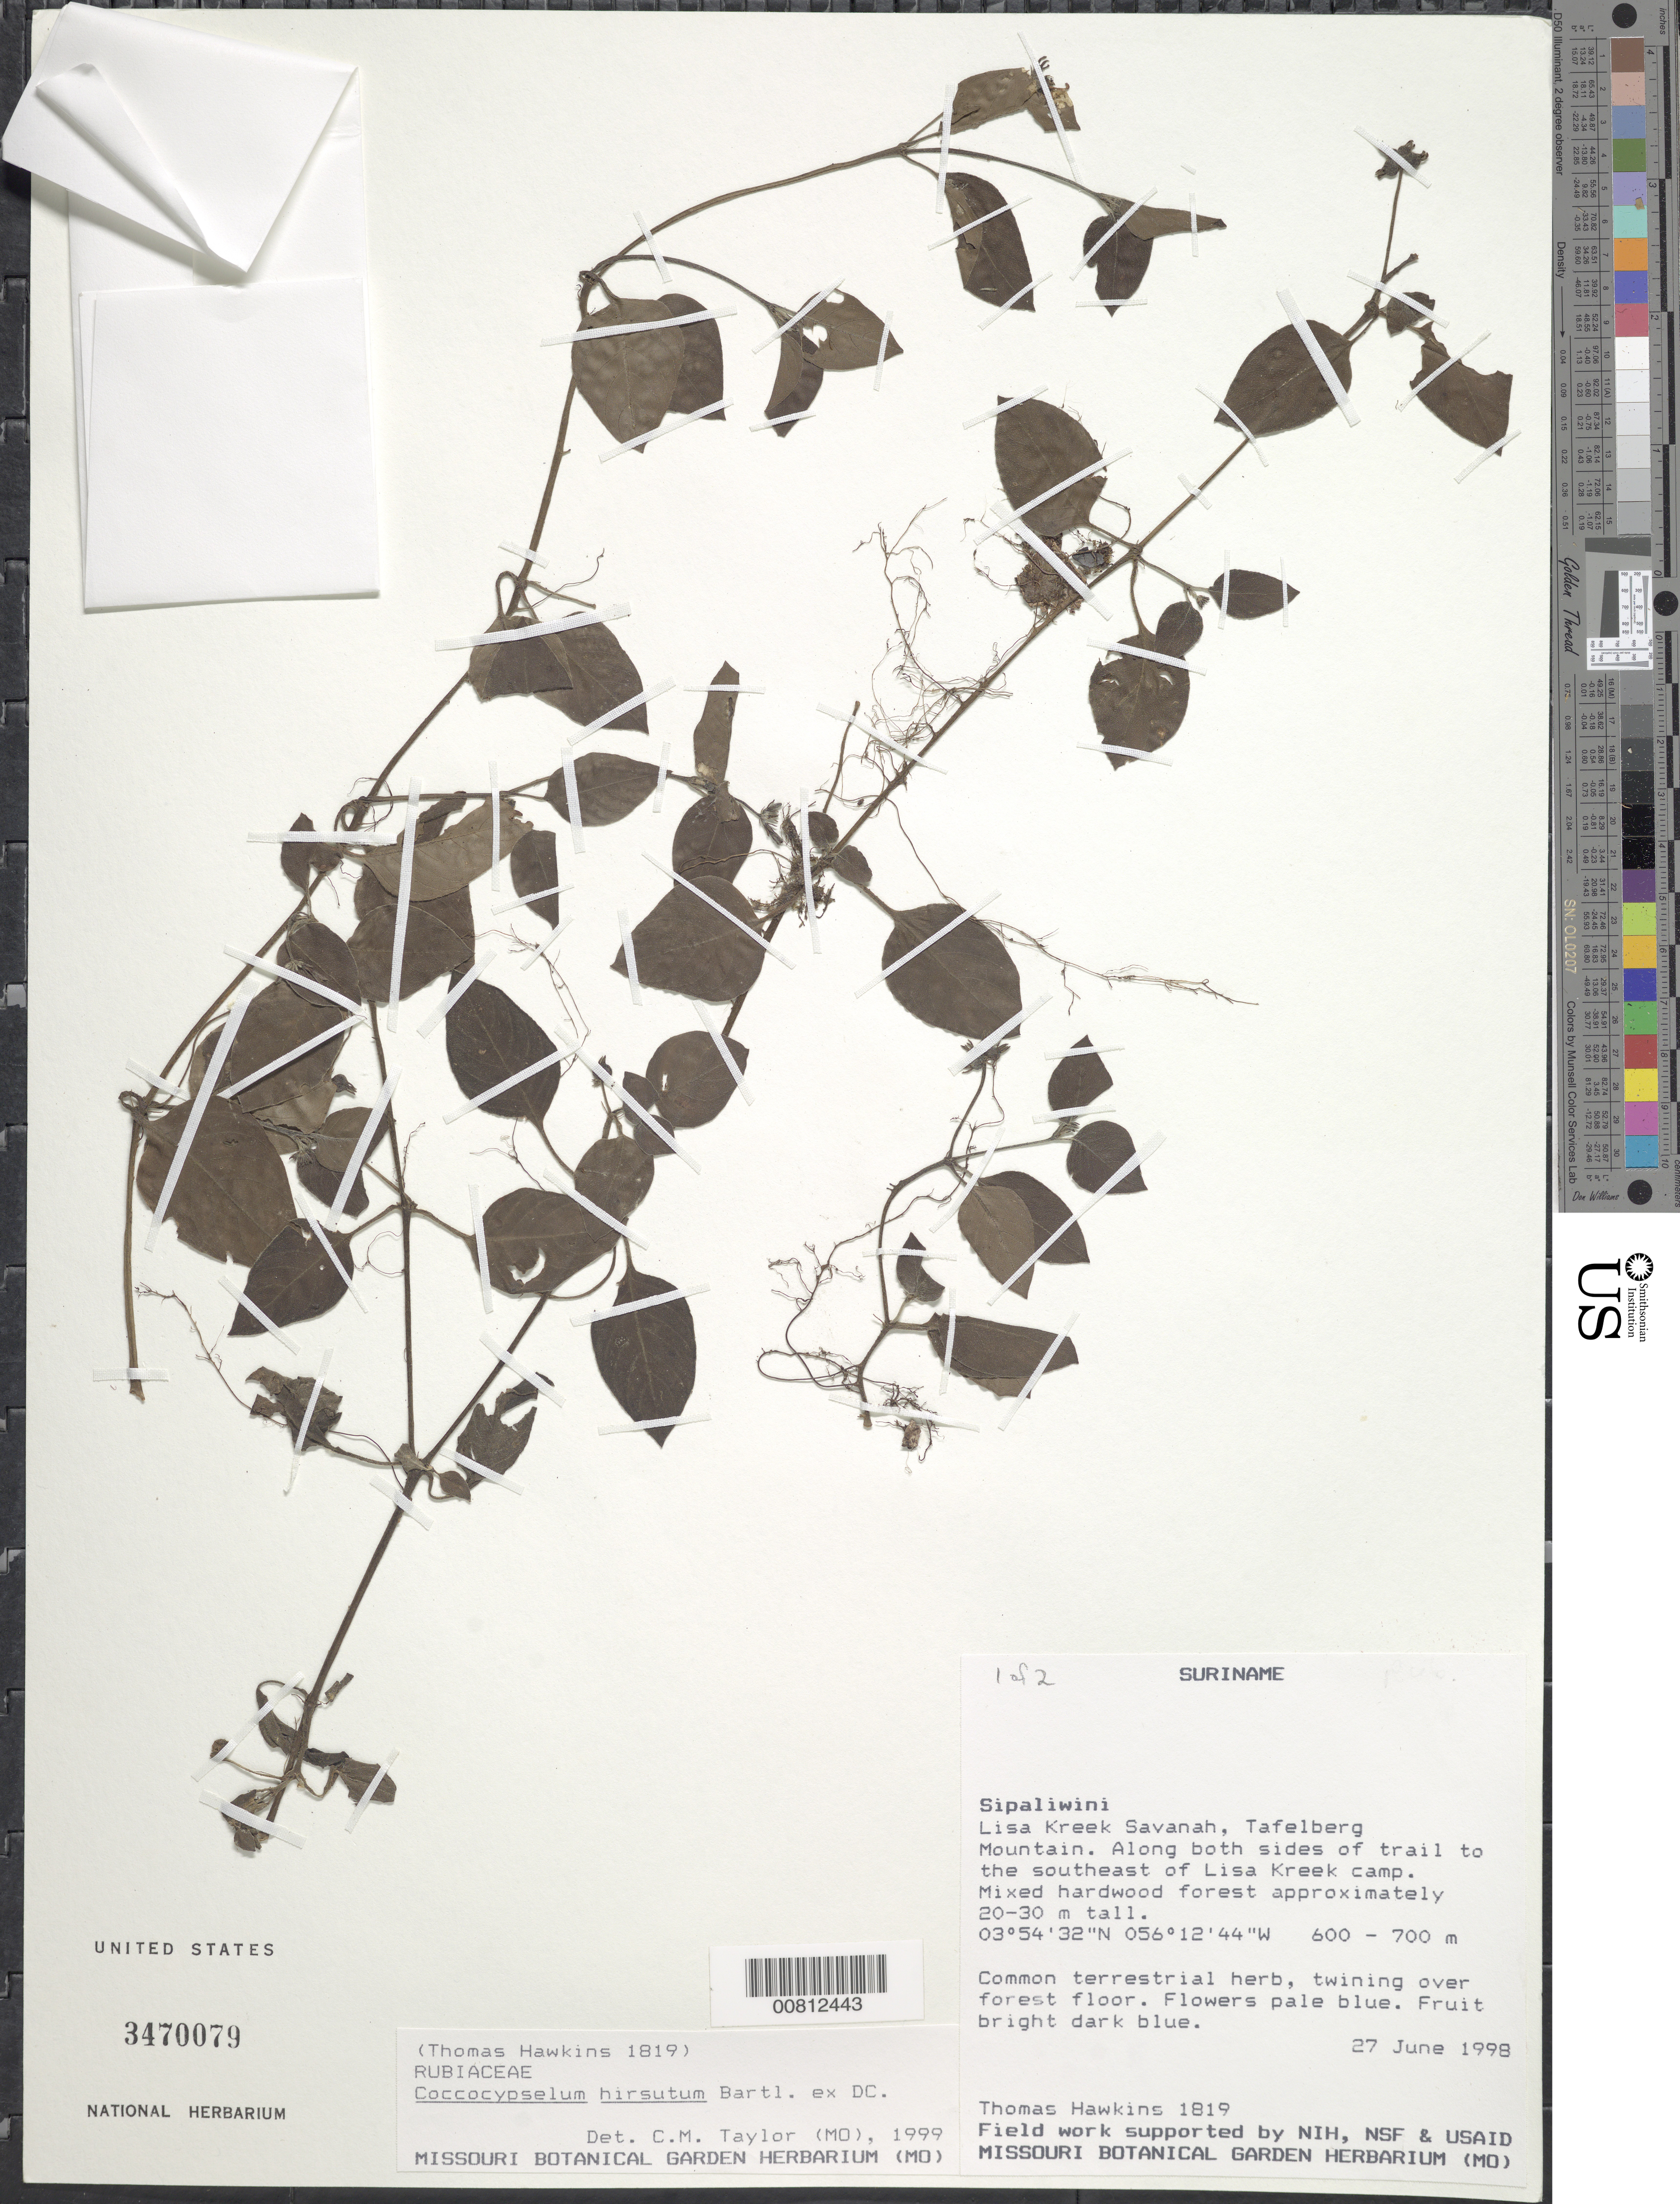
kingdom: Plantae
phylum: Tracheophyta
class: Magnoliopsida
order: Gentianales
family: Rubiaceae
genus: Coccocypselum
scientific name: Coccocypselum hirsutum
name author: Bartl. ex DC.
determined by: Taylor, Charlotte M.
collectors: T. Hawkins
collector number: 1819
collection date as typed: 27-Jun-98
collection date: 1998-06-27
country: Suriname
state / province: Sipaliwini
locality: Tafelberg (Table Mountain), Lisa Kreek Savanna, along both sides of trail to SE of Lisa Kreek camp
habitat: Along trail, mixed hardwood forest approximately 20-30 m tall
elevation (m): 600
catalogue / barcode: US 3470079